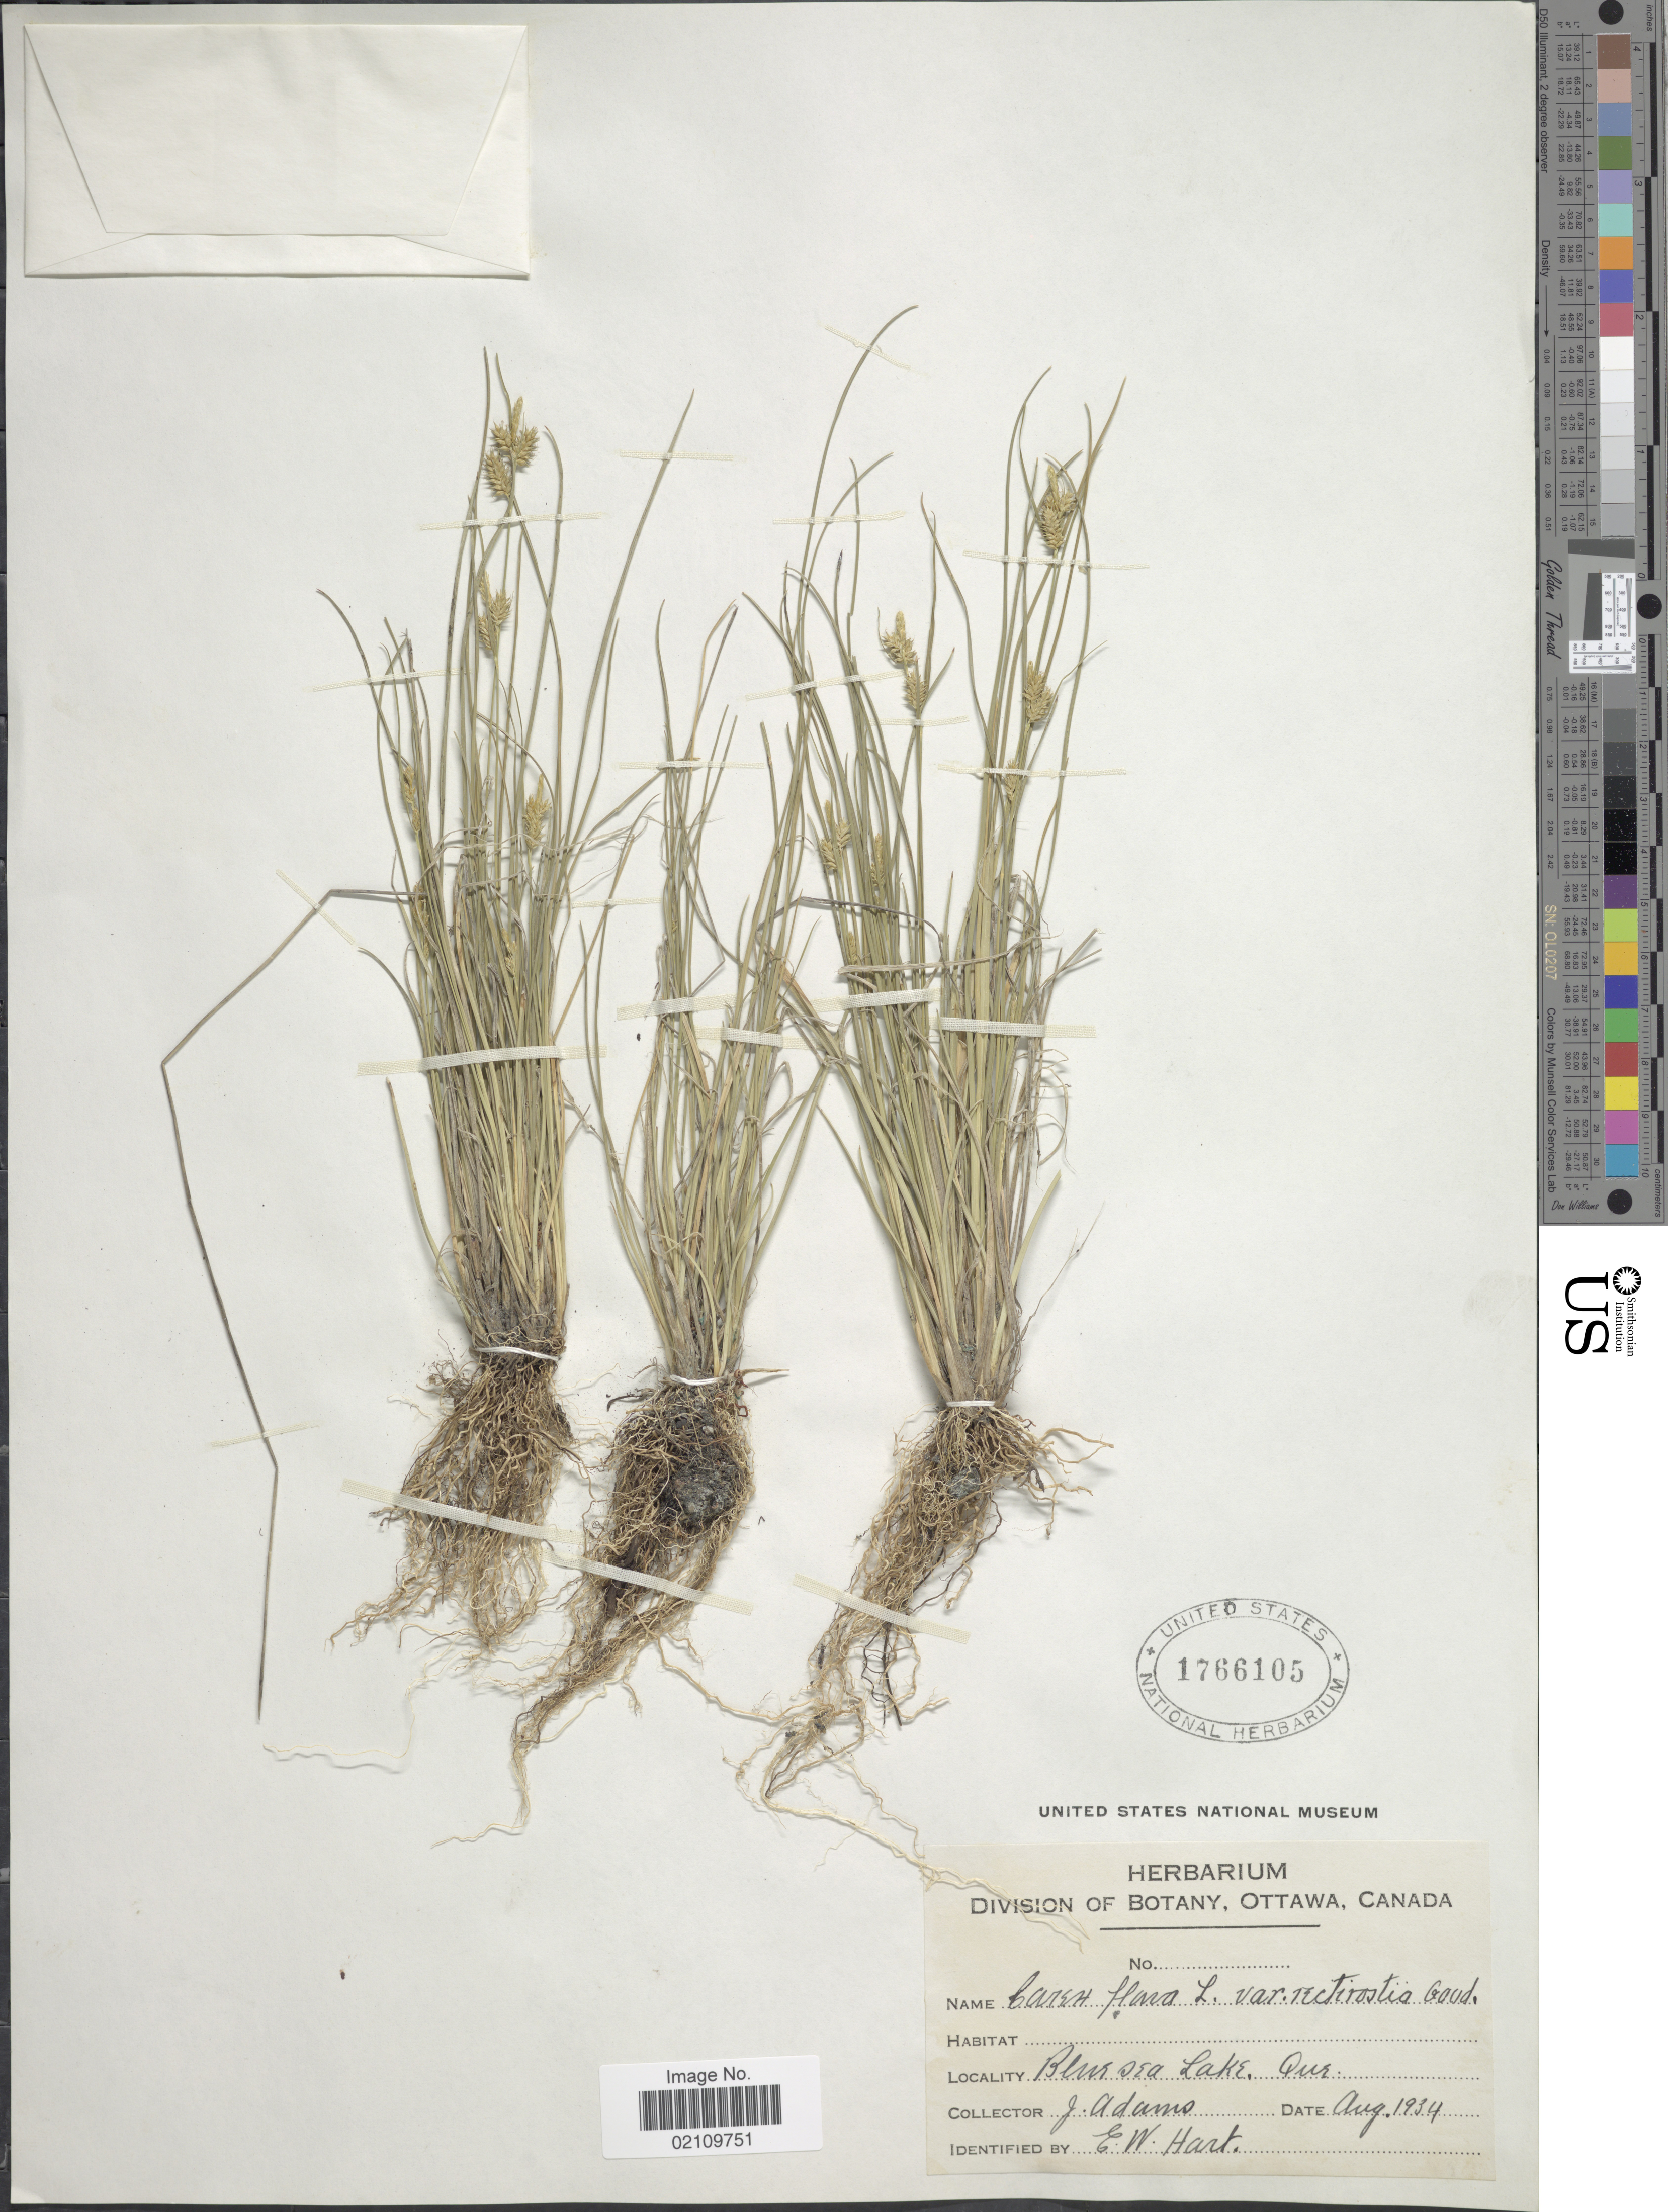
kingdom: Plantae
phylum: Tracheophyta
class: Liliopsida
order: Poales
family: Cyperaceae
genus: Carex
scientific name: Carex flava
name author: L.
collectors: J. Adams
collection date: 1934-08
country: Canada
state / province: Quebec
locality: Blue Sea Lake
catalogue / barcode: US 1766105